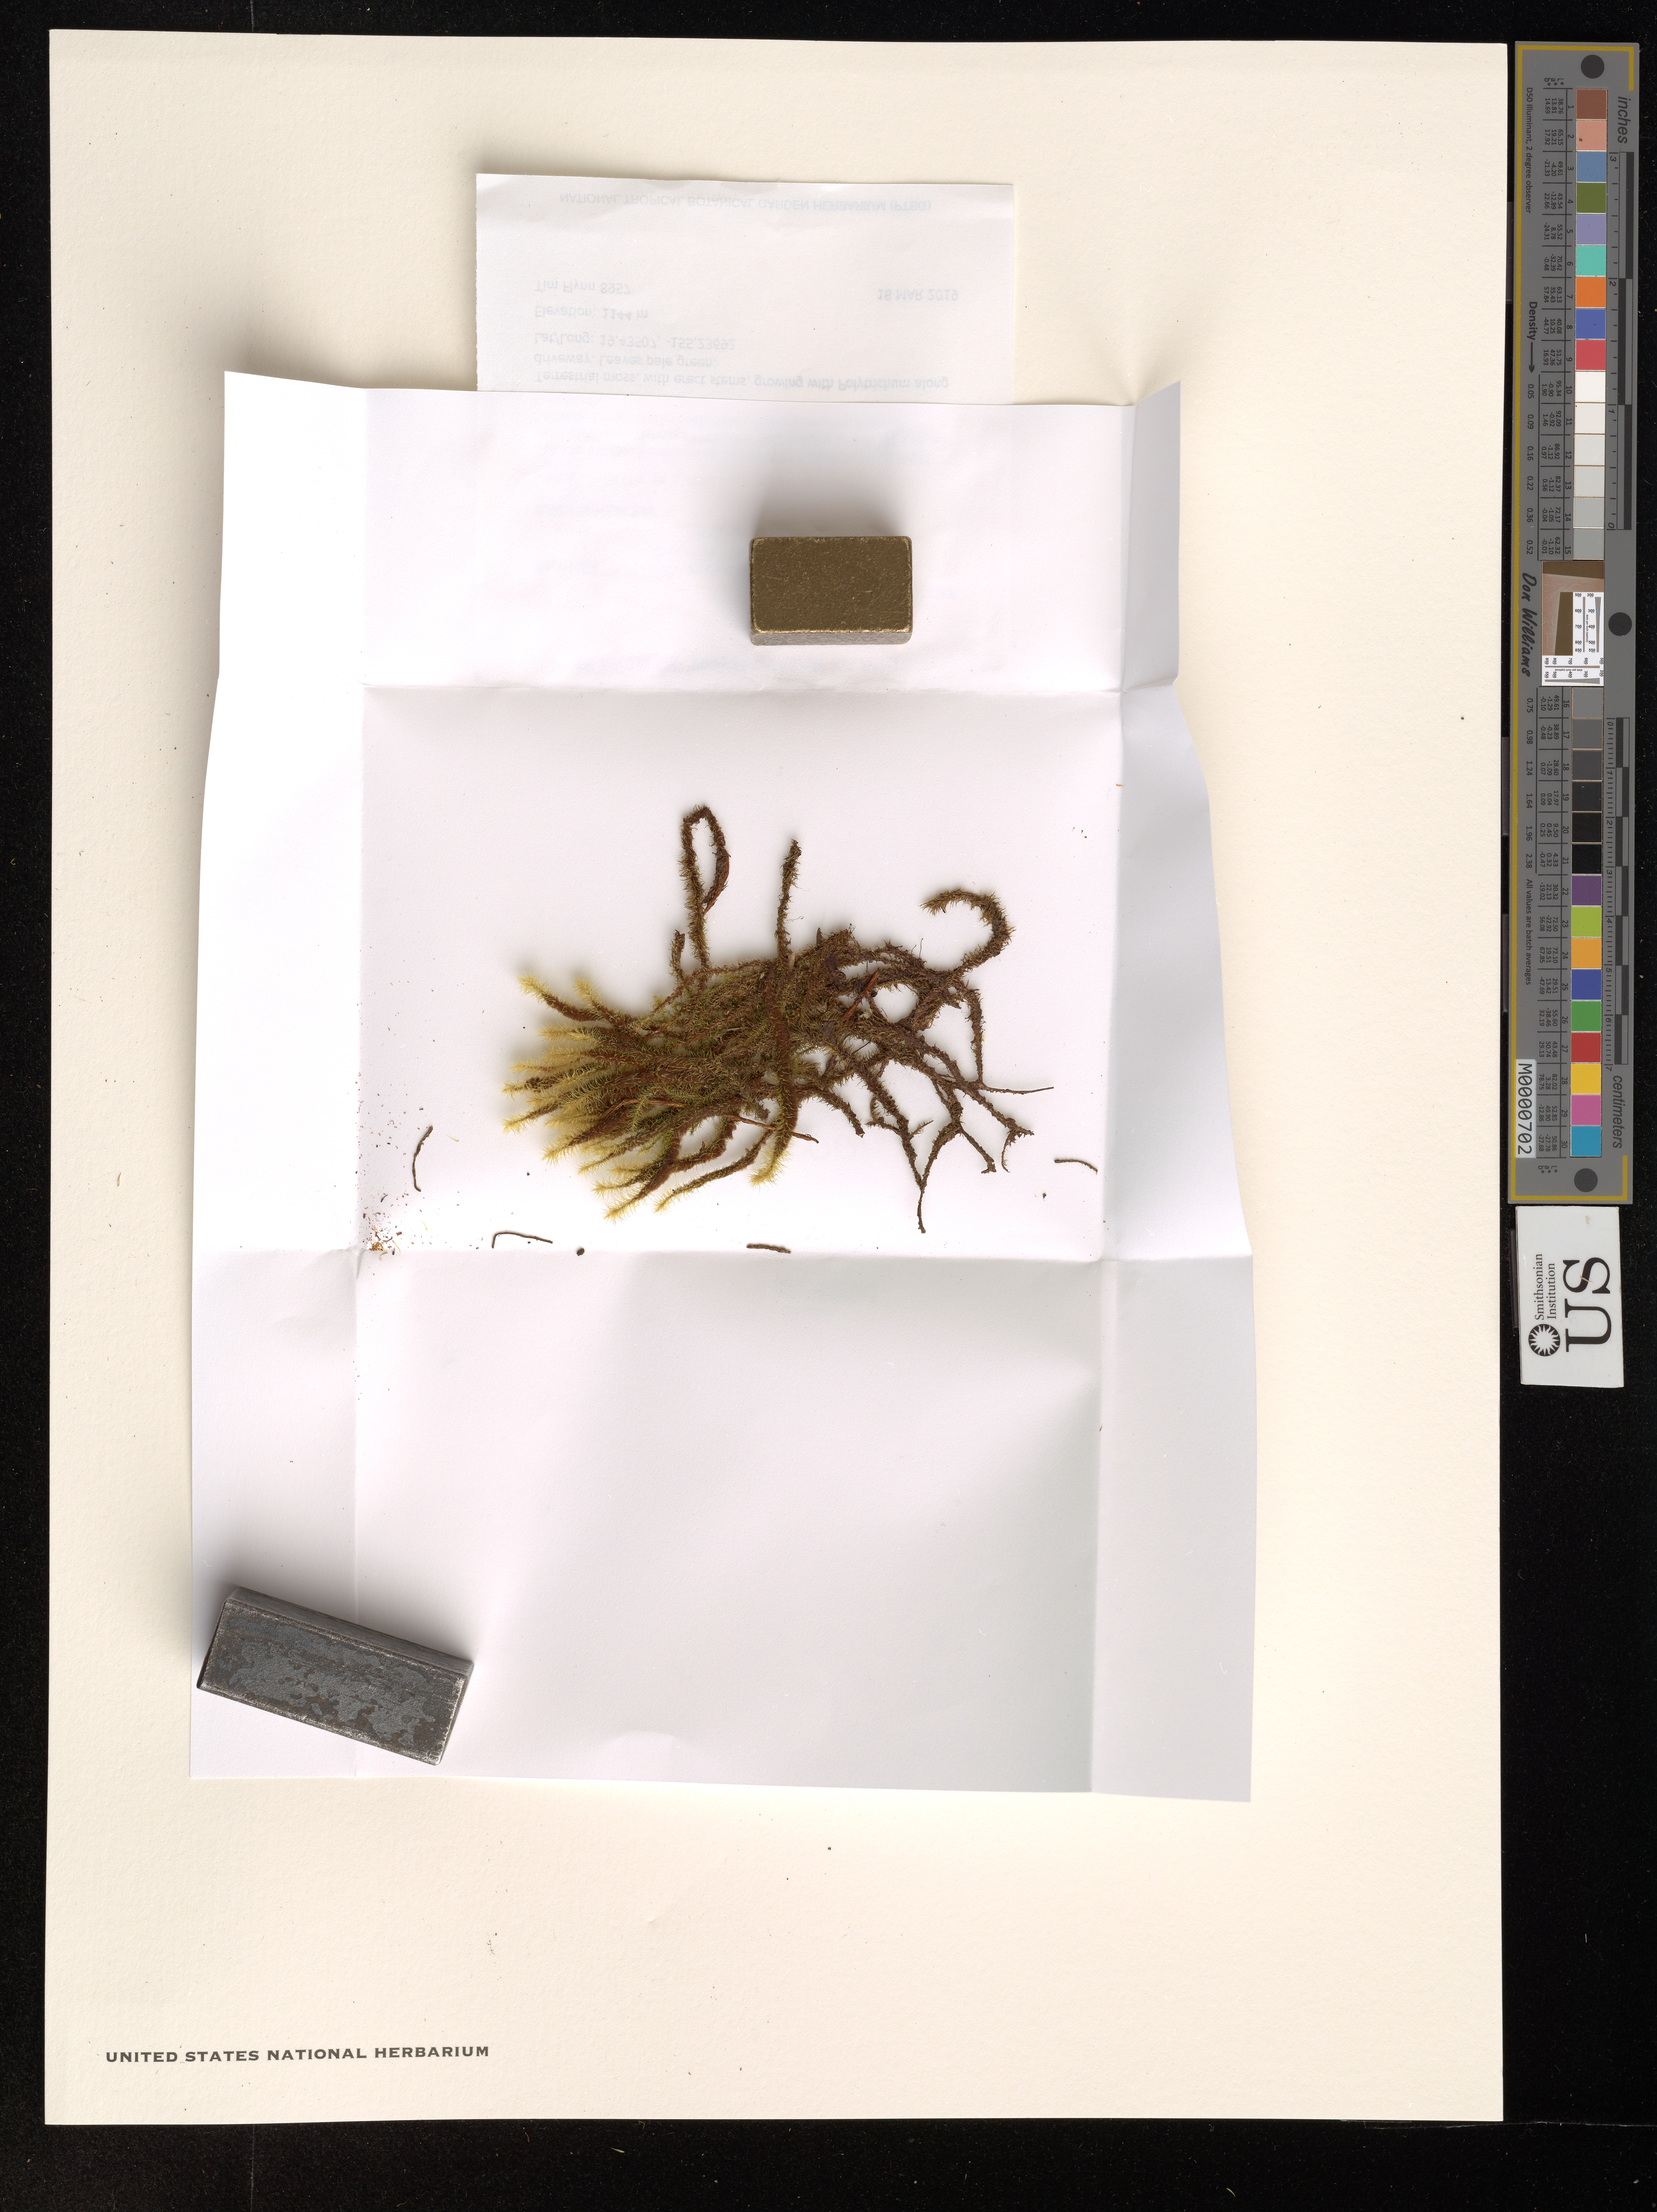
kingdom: Plantae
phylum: Bryophyta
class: Bryopsida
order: Bartramiales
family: Bartramiaceae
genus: Breutelia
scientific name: Breutelia arundinifolia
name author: (Duby) M. Fleisch.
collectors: T. Flynn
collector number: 8957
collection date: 2019-03-18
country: United States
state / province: Hawaii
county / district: Hawaii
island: Hawaii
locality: Puna District. Volcano Village, Residence at 19-4196 "C" Road/Likolehua Road.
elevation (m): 1144